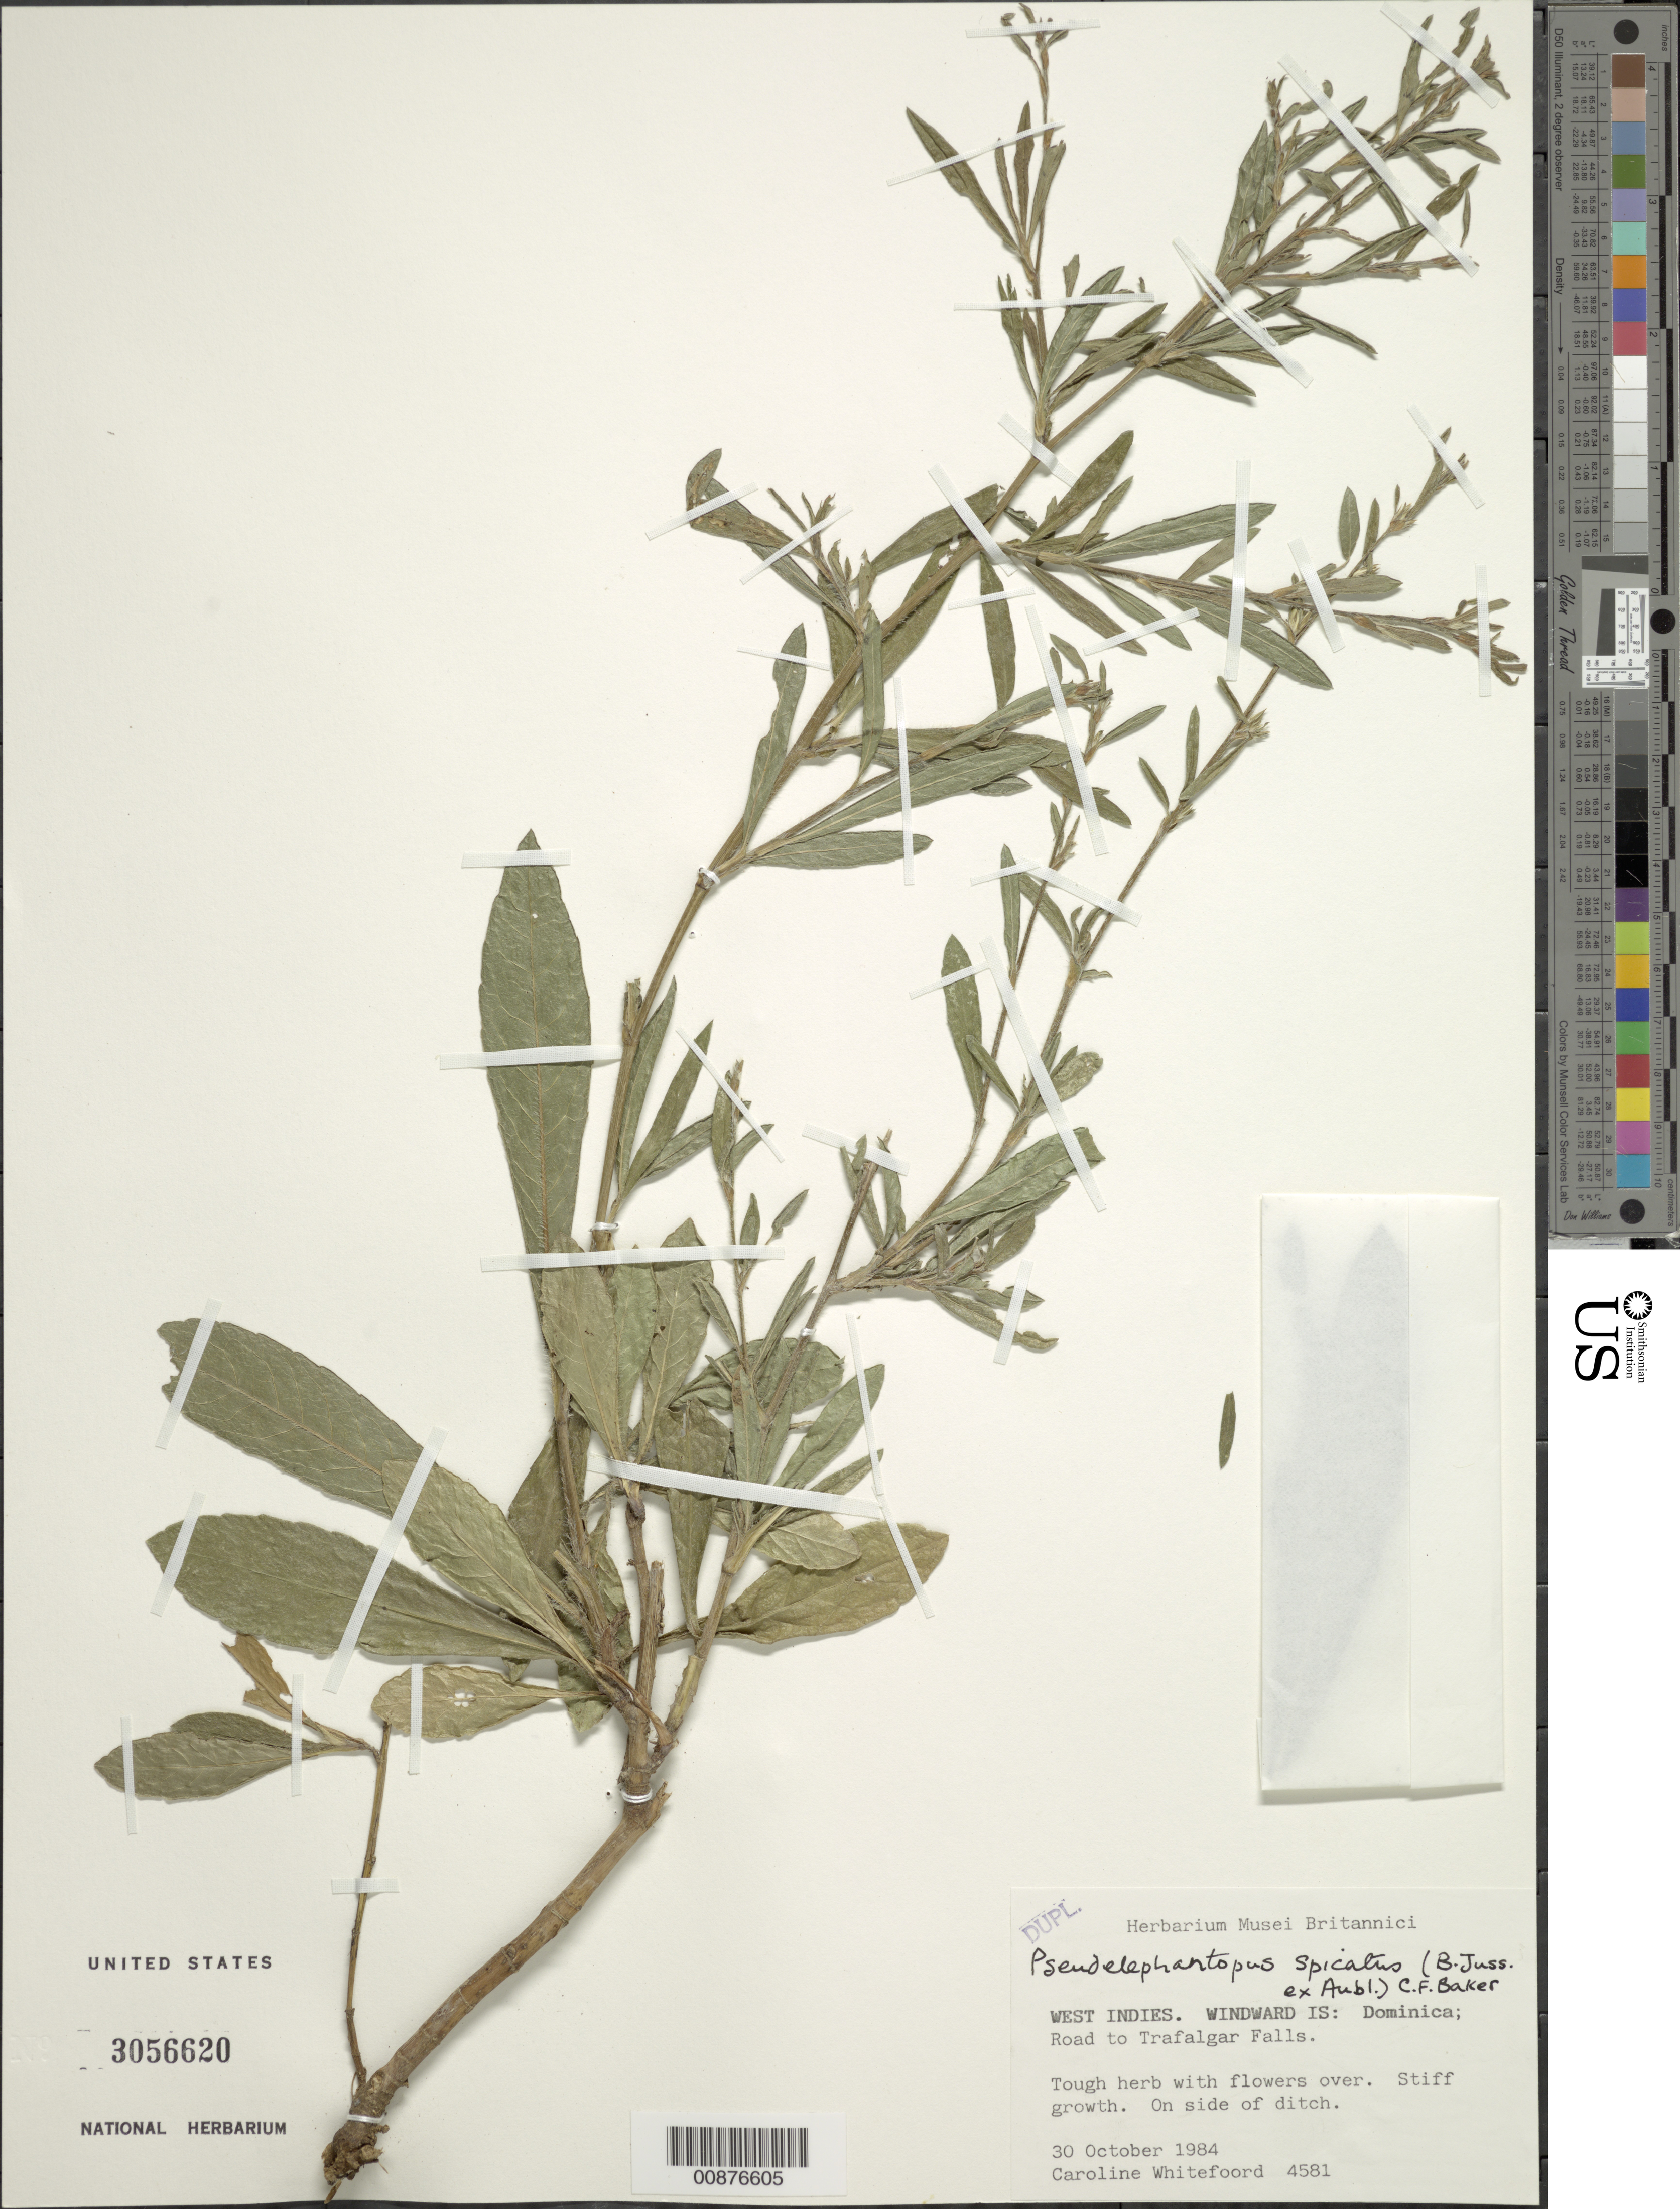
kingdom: Plantae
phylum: Tracheophyta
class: Magnoliopsida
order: Asterales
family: Asteraceae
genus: Pseudelephantopus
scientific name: Pseudelephantopus spicatus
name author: (Juss. ex Aubl.) C.F. Baker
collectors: C. Whitefoord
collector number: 4581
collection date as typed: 30 Oct 1984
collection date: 1984-10-30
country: Dominica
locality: Road to Trafalgar Falls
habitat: On side of ditch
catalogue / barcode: US 3056620